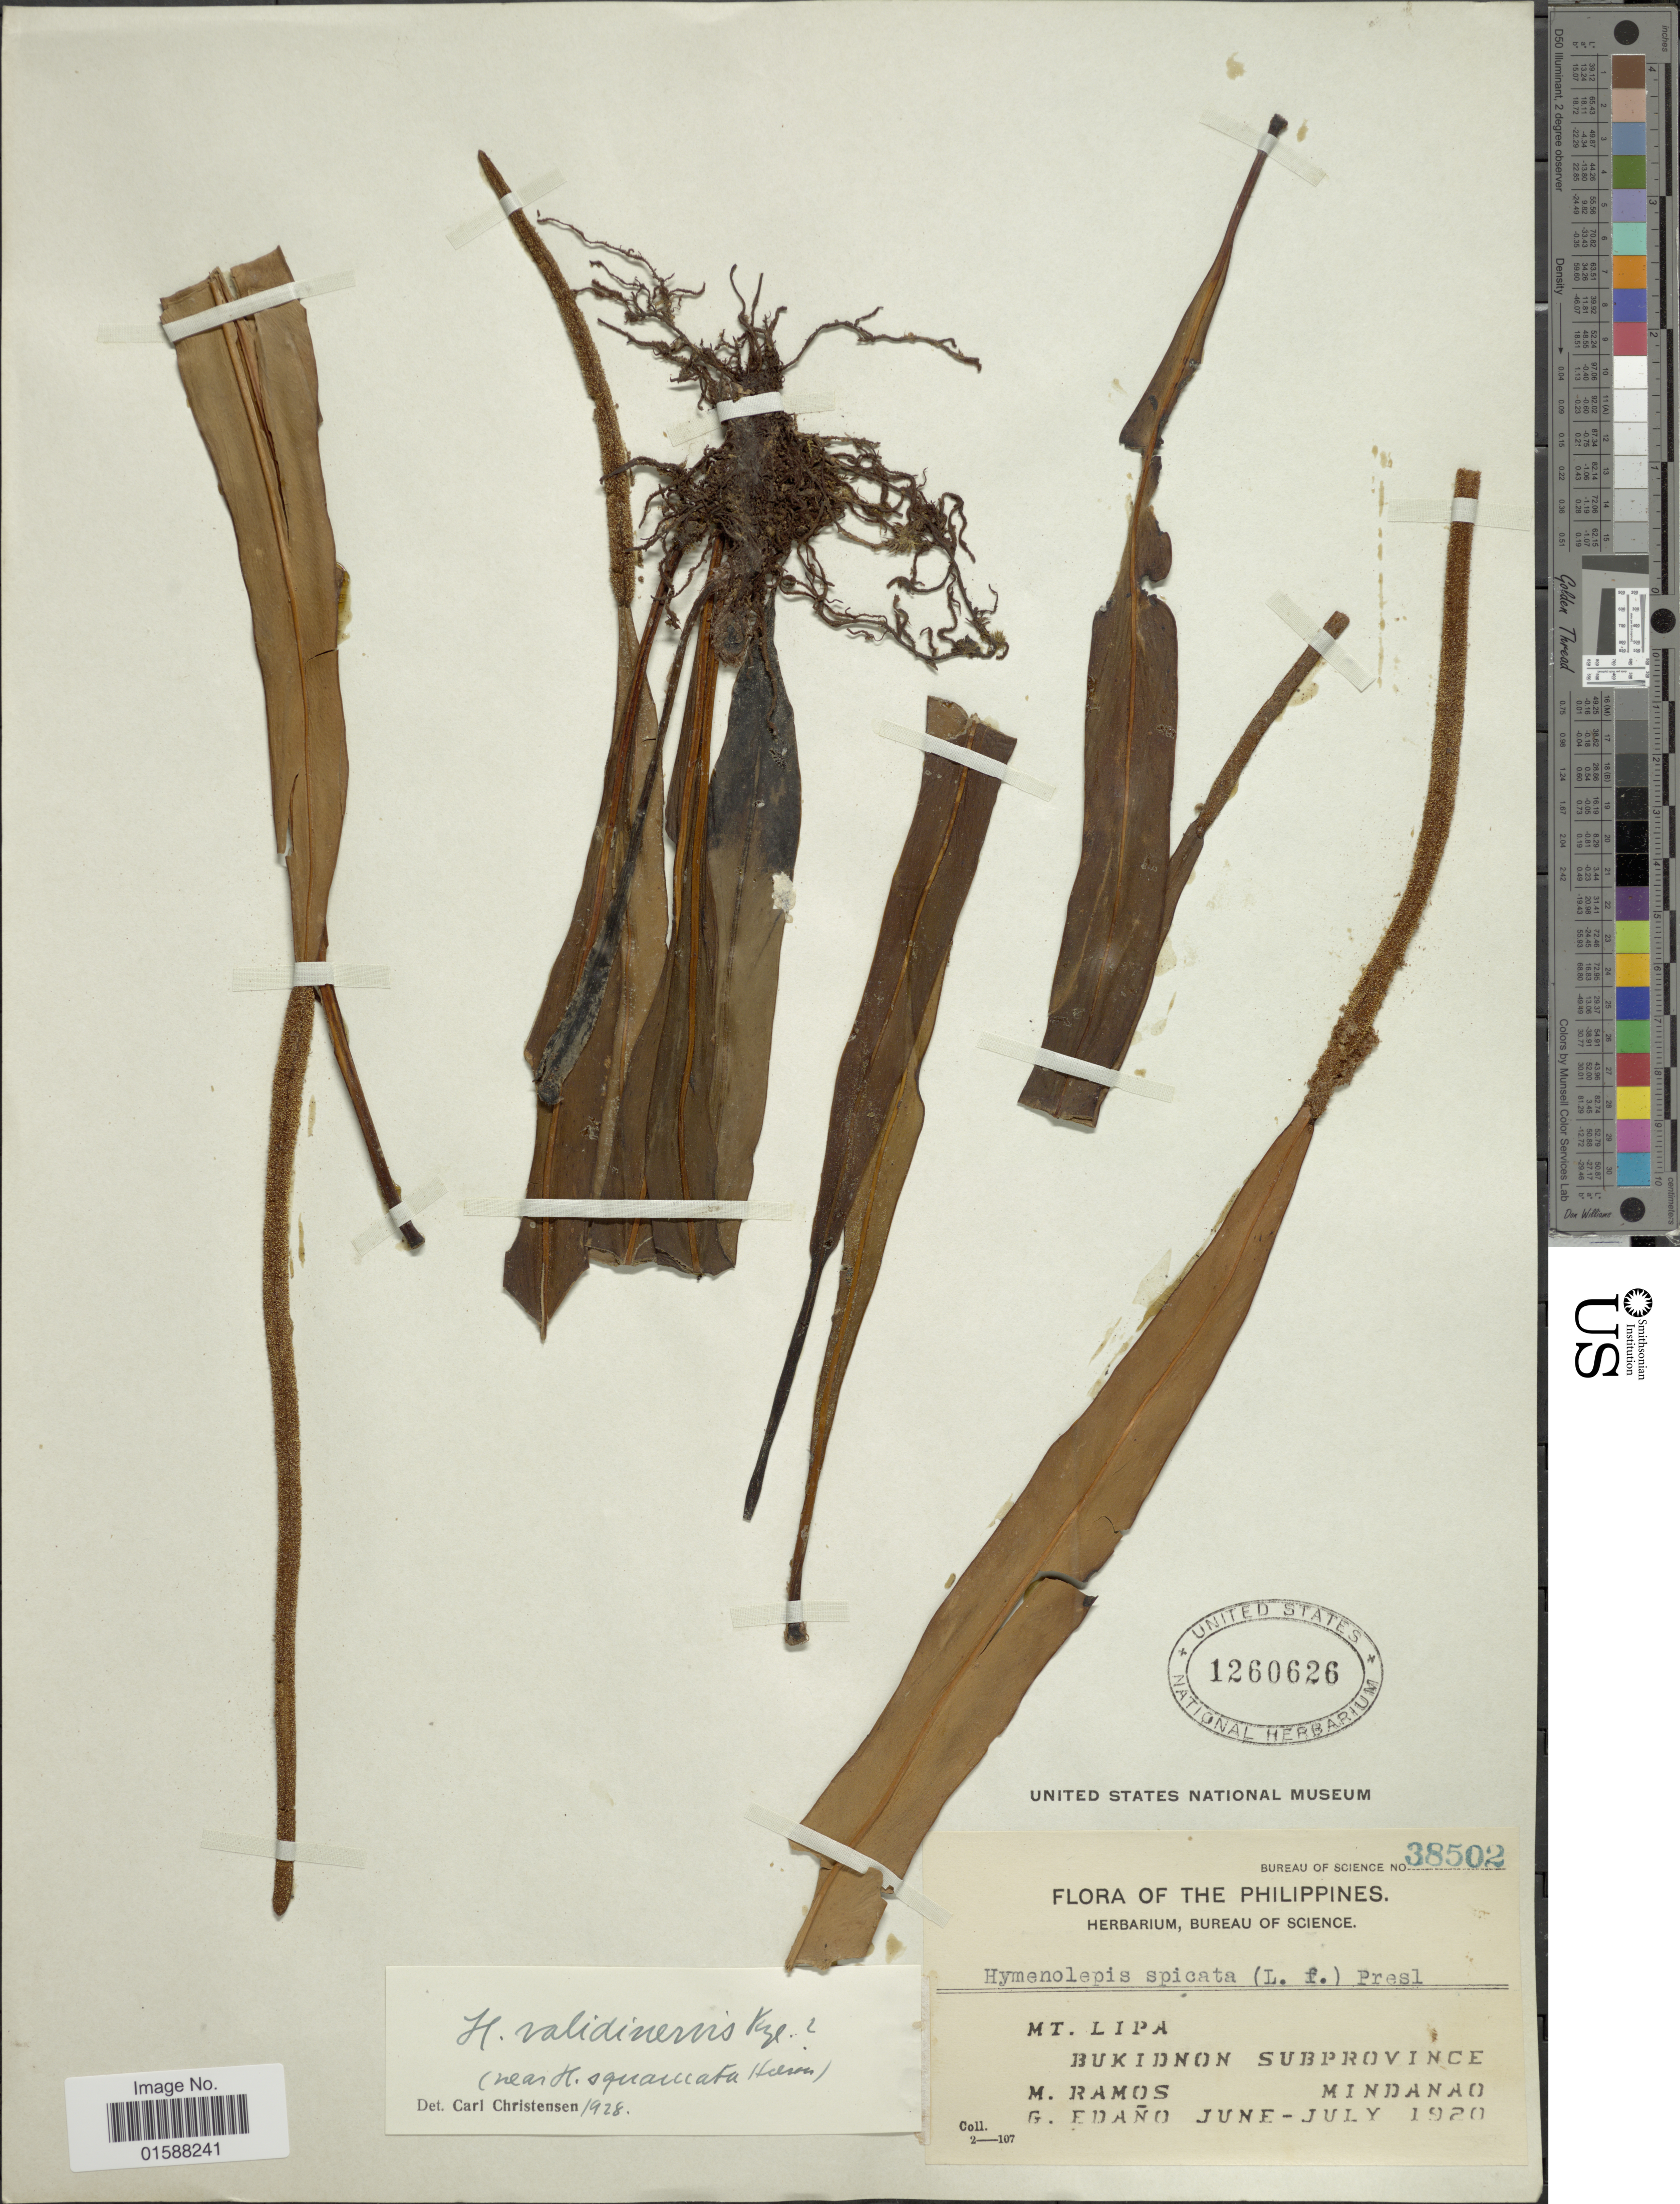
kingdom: Plantae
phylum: Tracheophyta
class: Polypodiopsida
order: Polypodiales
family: Polypodiaceae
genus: Lepisorus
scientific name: Lepisorus validinervis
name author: (Kunze) Li S. Wang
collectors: M. Ramos & G. Edaño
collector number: Bureau of Science 38502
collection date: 1920-06/1920-07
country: Philippines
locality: Mt. Lipa. Bukidnon Subprovince, Mindanao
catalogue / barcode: US 1260626